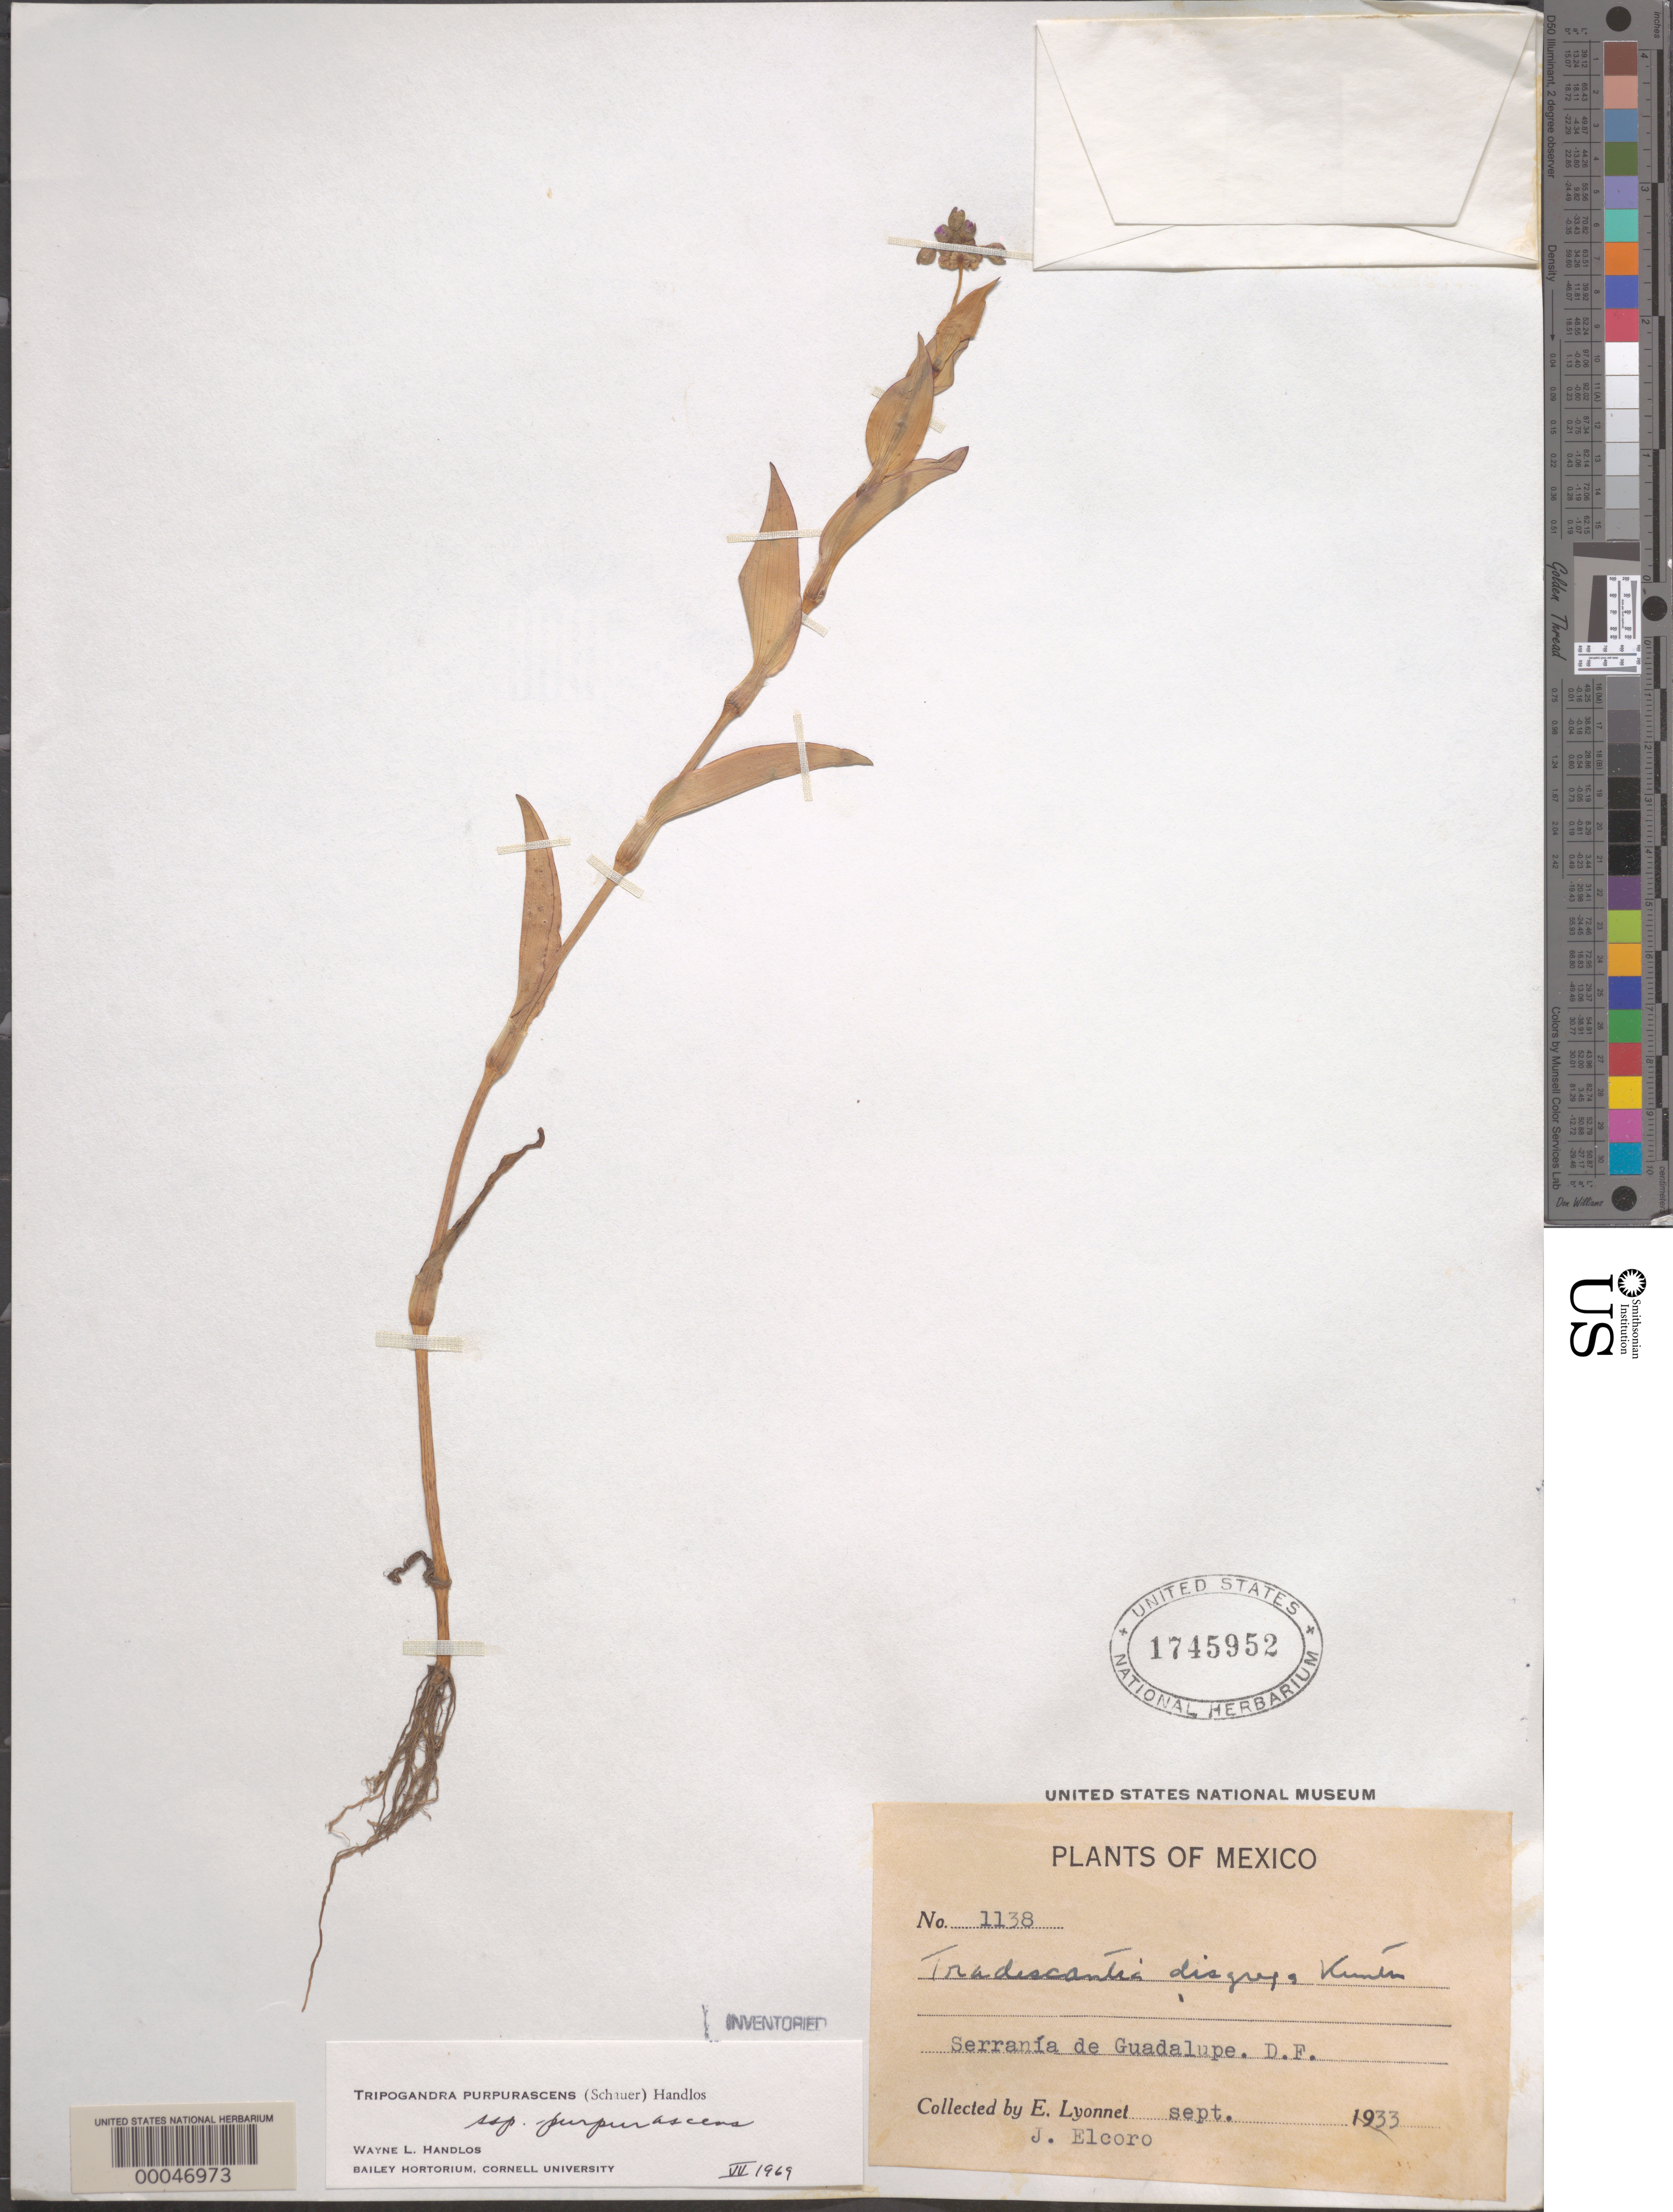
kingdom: Plantae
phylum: Tracheophyta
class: Liliopsida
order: Commelinales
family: Commelinaceae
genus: Tripogandra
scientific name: Tripogandra purpurascens subsp. purpurascens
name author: (S. Schauer) Handlos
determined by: Handlos, W. L.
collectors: Bro. E. Lyonnet & J. Elcoro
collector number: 1138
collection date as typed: Sep 1933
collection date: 1933-09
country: Mexico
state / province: Distrito Federal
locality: Serrania de Guadalupe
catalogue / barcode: US 1745952